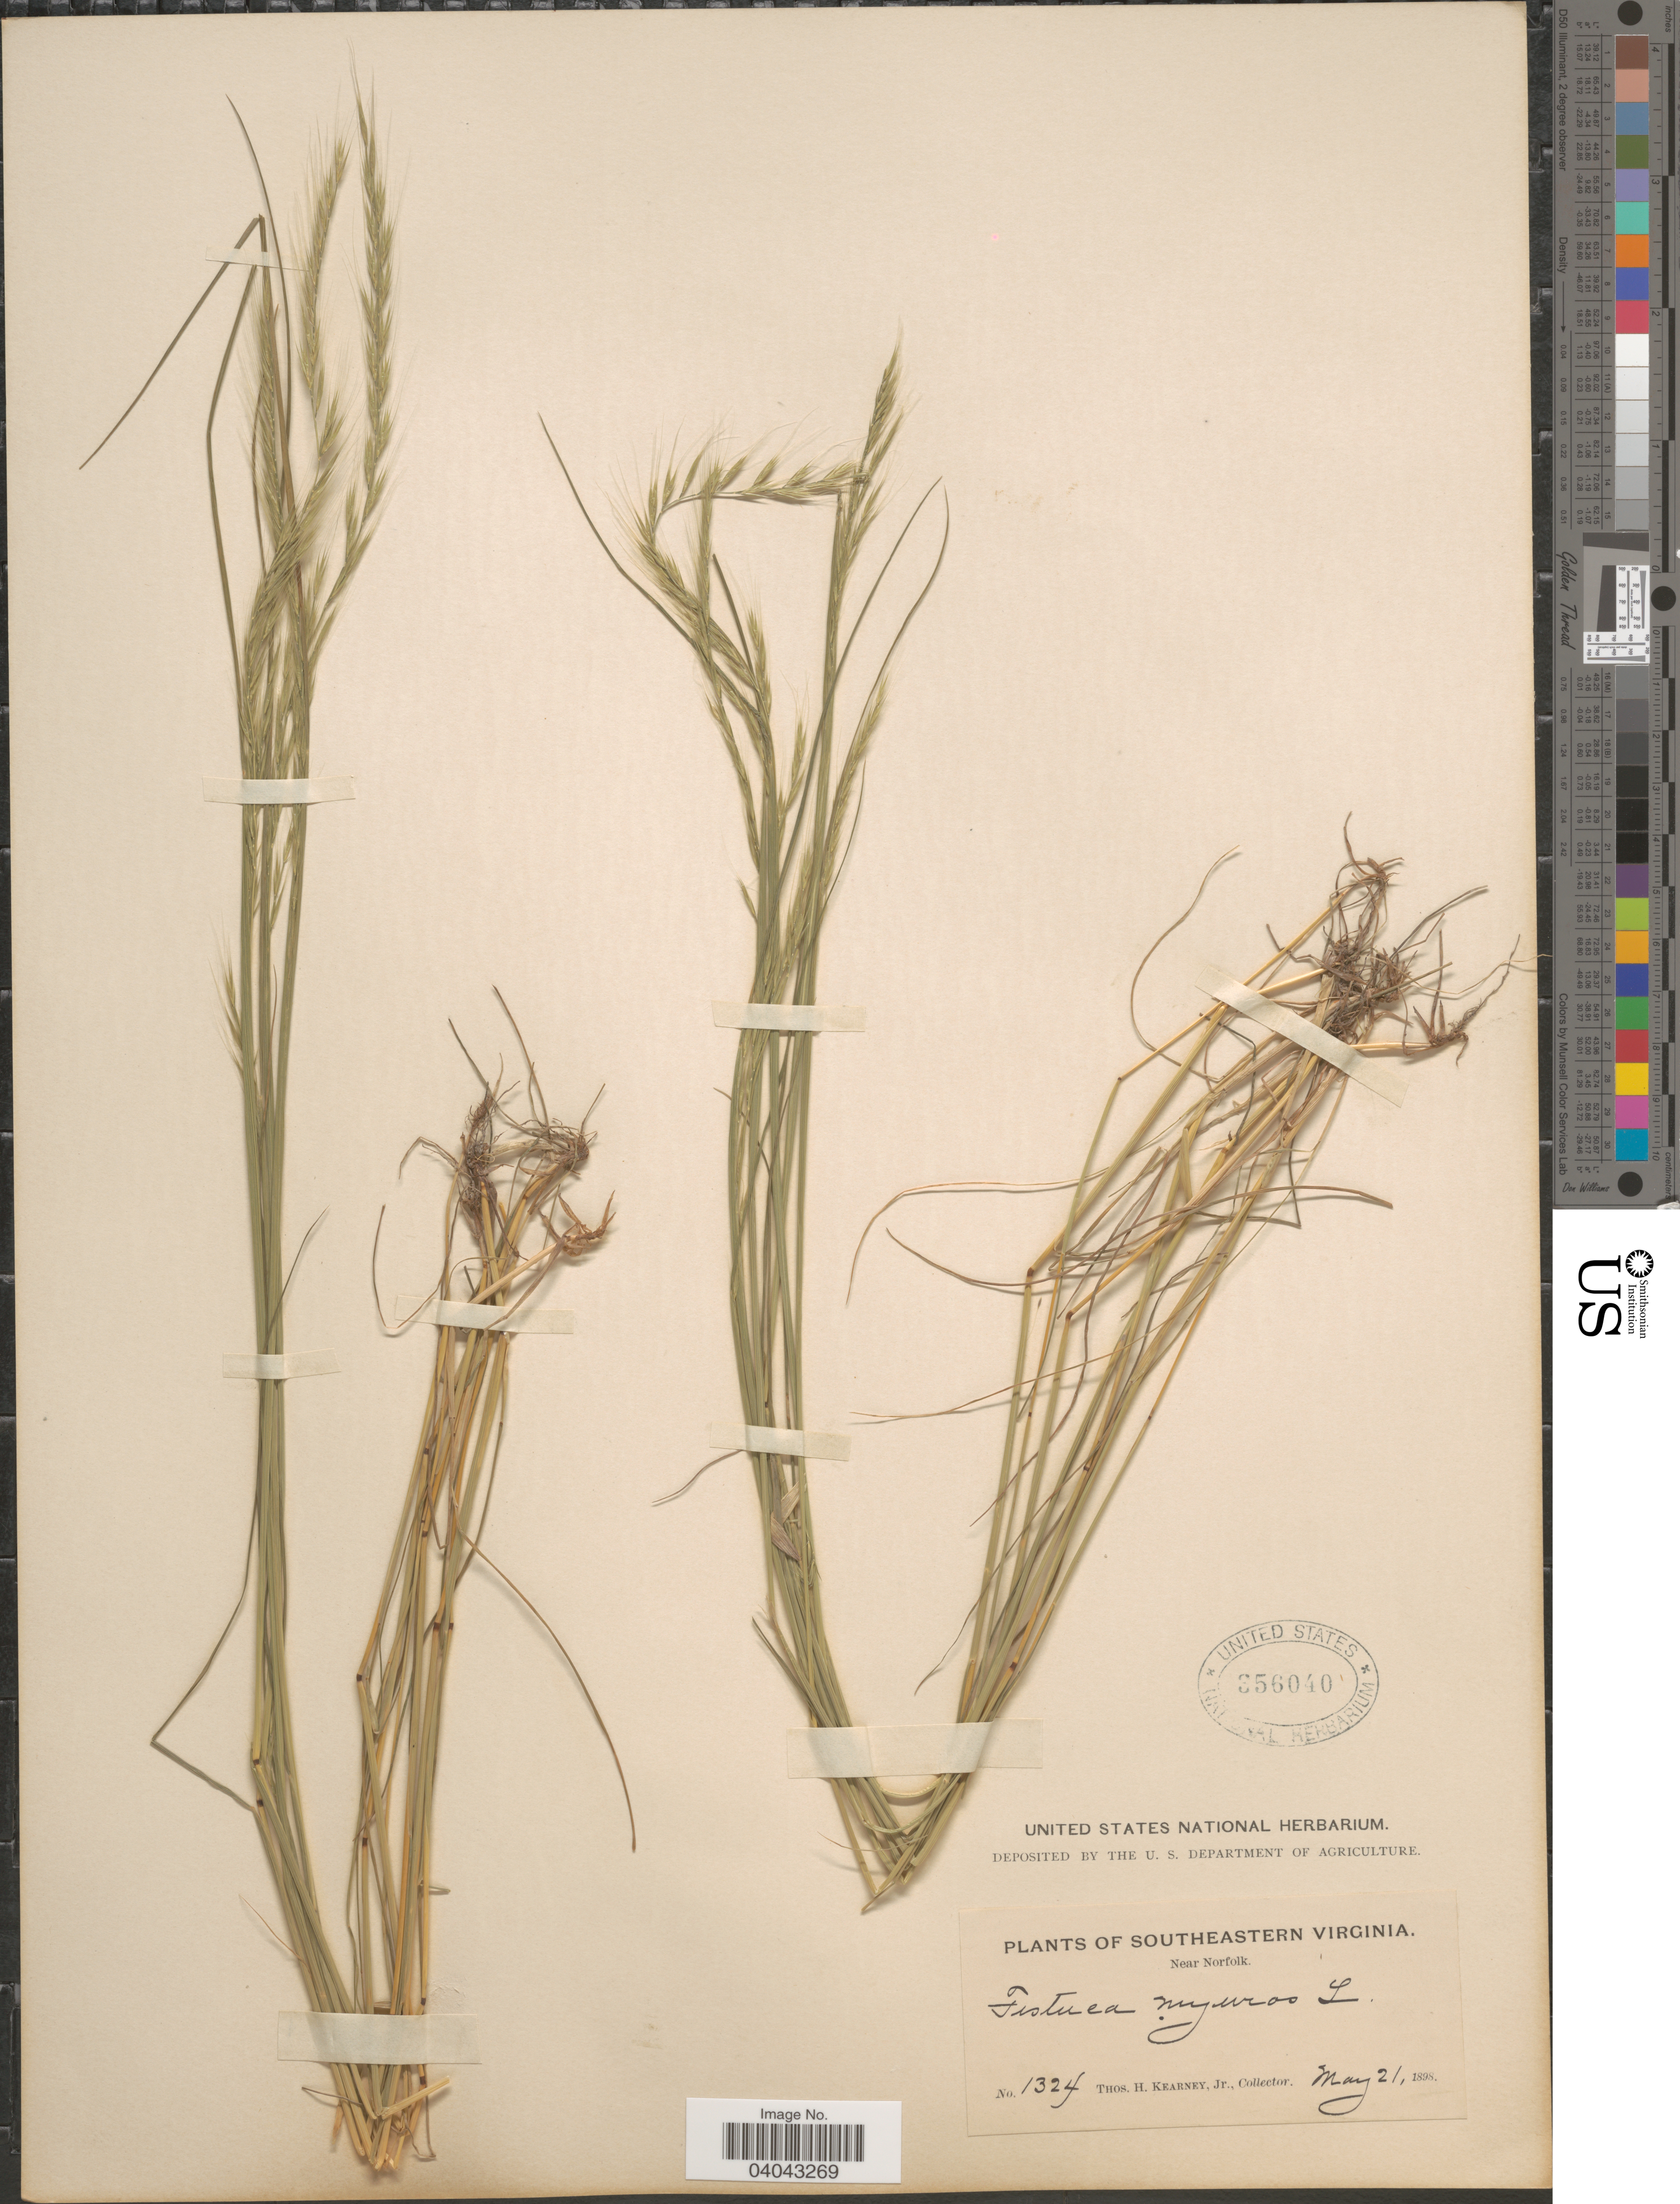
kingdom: Plantae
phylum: Tracheophyta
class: Liliopsida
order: Poales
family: Poaceae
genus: Festuca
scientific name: Festuca myuros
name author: L.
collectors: T. H. Kearney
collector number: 1324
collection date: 1898-05-21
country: United States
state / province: Virginia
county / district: City of Norfolk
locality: Southeastern Virginia. Near Norfolk.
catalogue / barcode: US 356040